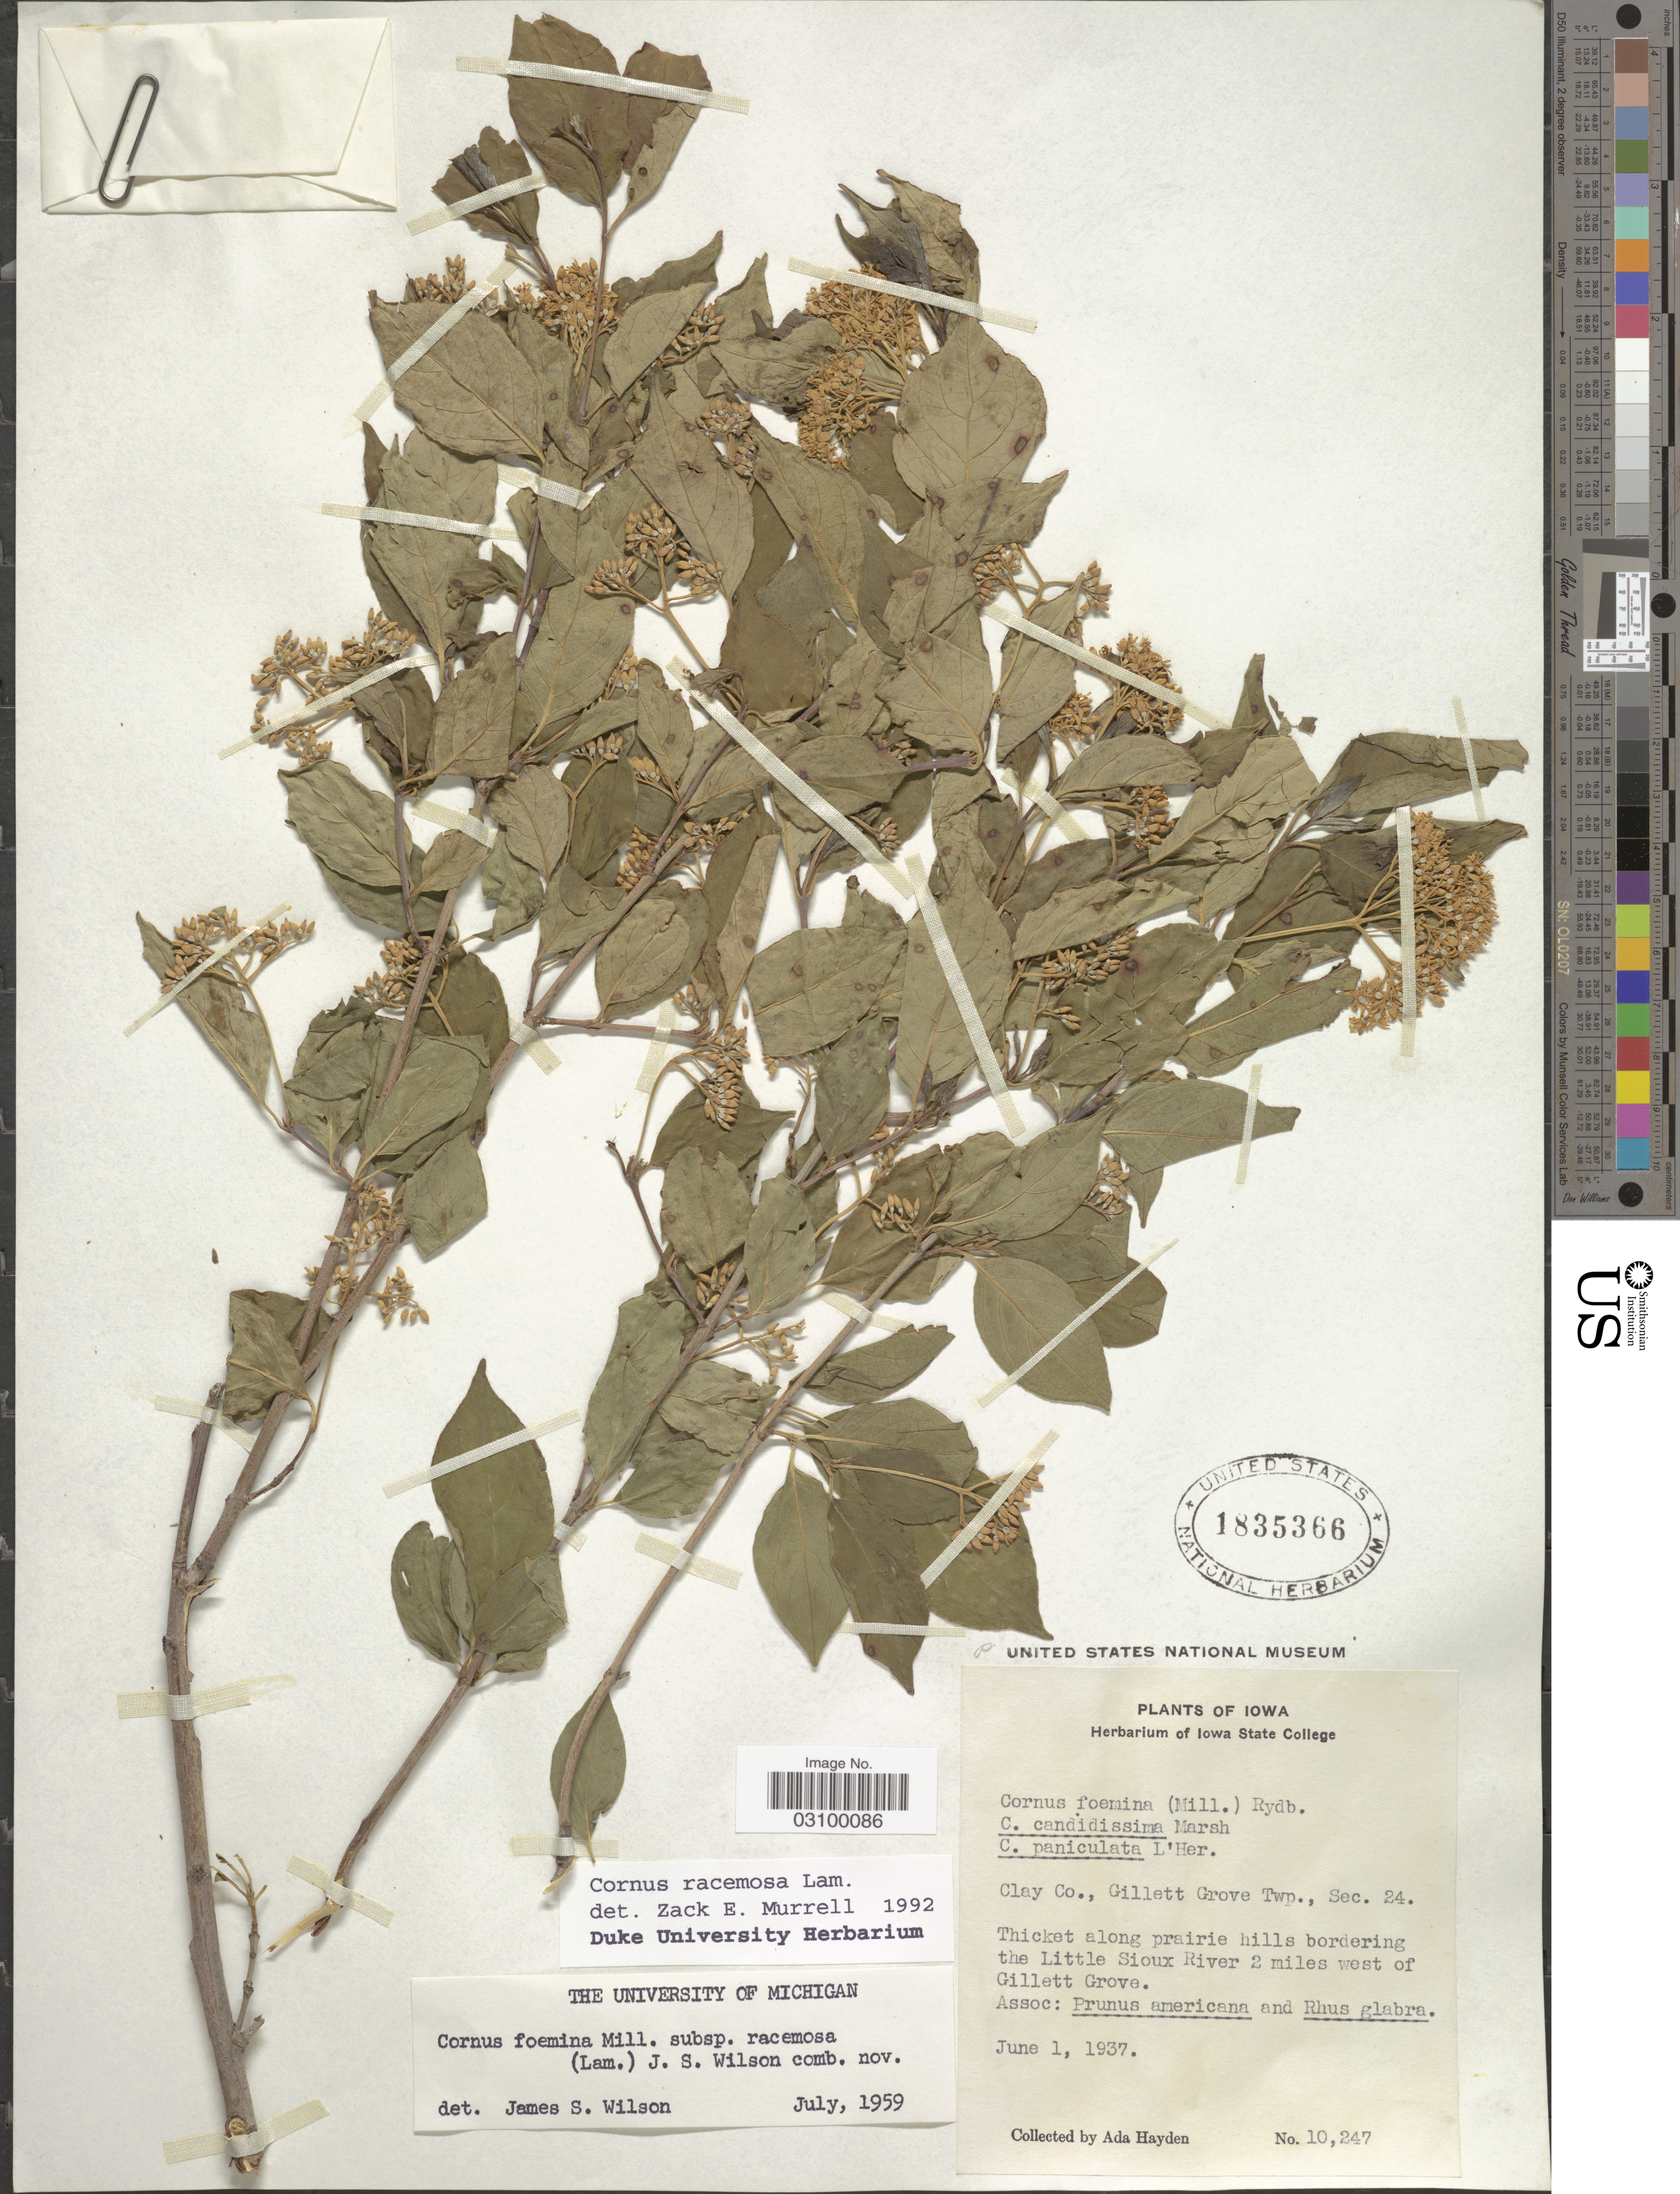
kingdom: Plantae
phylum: Tracheophyta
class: Magnoliopsida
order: Cornales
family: Cornaceae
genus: Cornus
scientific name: Cornus racemosa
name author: Lam.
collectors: Ada Hayden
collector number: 10247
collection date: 1937-06-01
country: United States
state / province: Iowa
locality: Clay Co., Gillett Grove Twp., Sec. 24. Thicket along prairie hills bordering the Little Sioux River 2 miles west of Gillett Grove.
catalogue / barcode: US 1835366